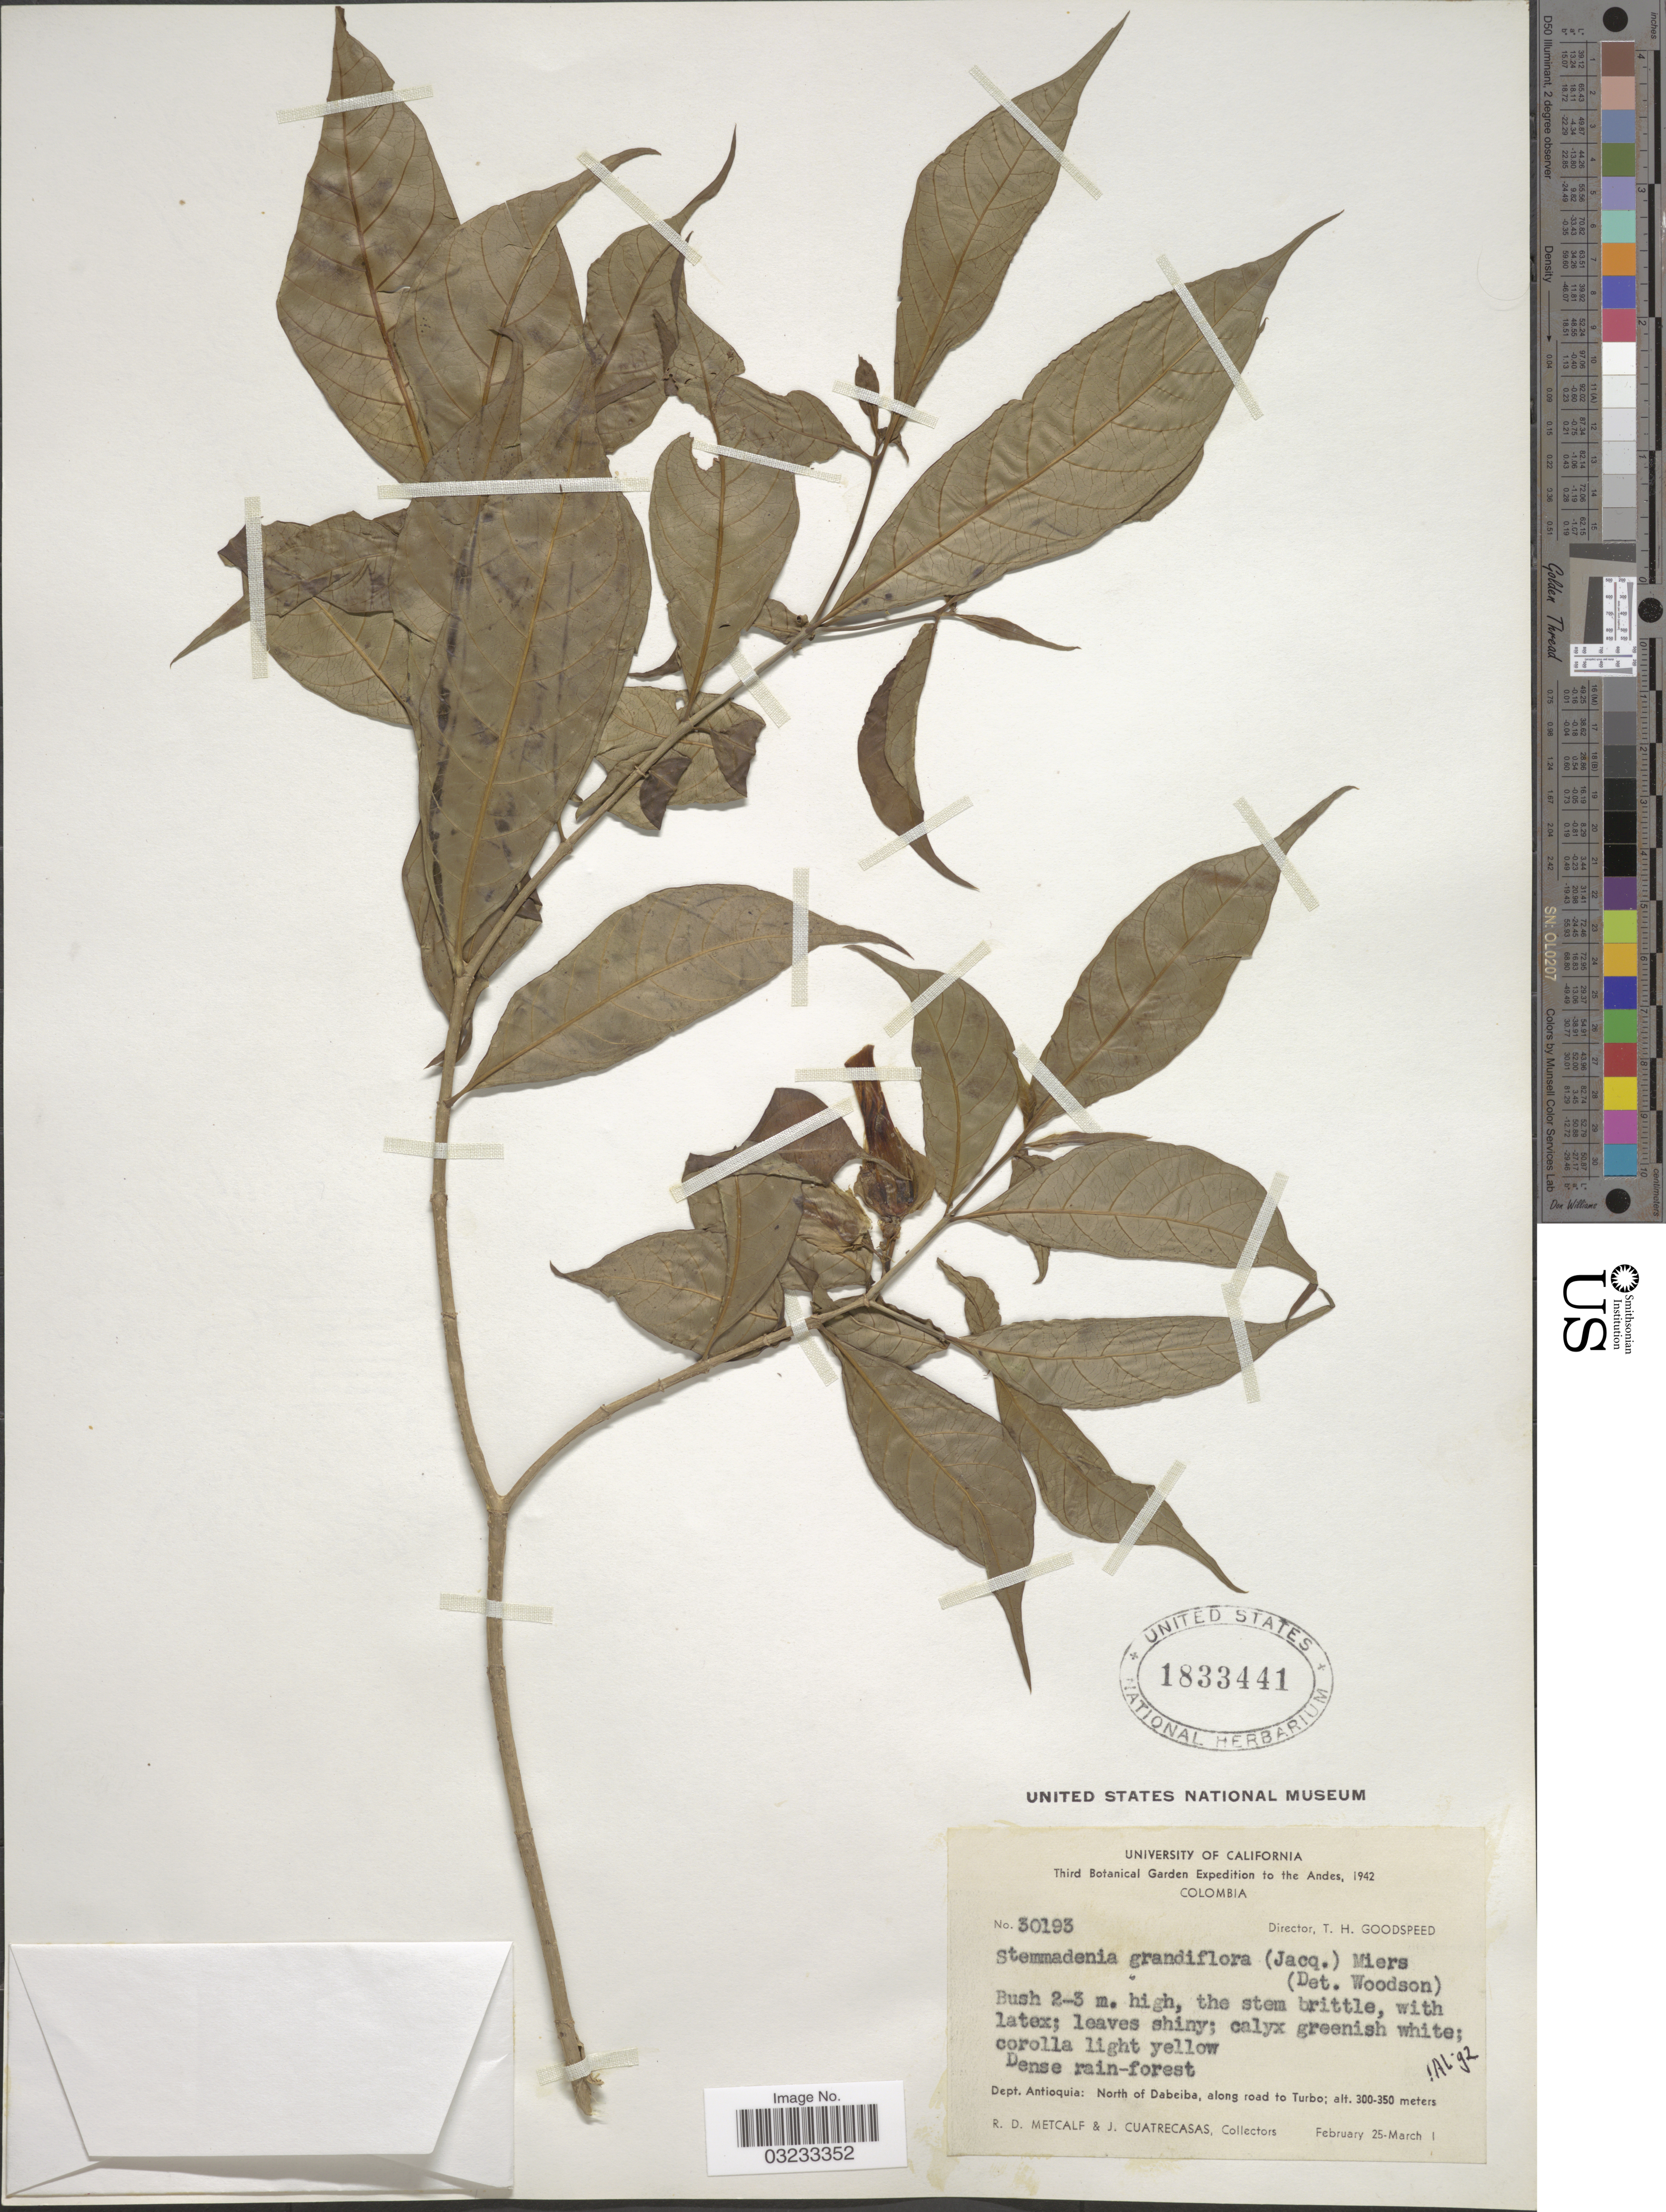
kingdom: Plantae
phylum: Tracheophyta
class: Magnoliopsida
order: Gentianales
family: Apocynaceae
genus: Stemmadenia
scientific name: Stemmadenia grandiflora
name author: (Jacq.) Miers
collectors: R. D. Metcalf & J. Cuatrecasas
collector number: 30193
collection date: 1942-02-25/1942-03-01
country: Colombia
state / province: Antioquia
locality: The Andes, Dept. Antioquia: North of Dabeiba, along road to Turbo.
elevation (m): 300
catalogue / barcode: US 1833441